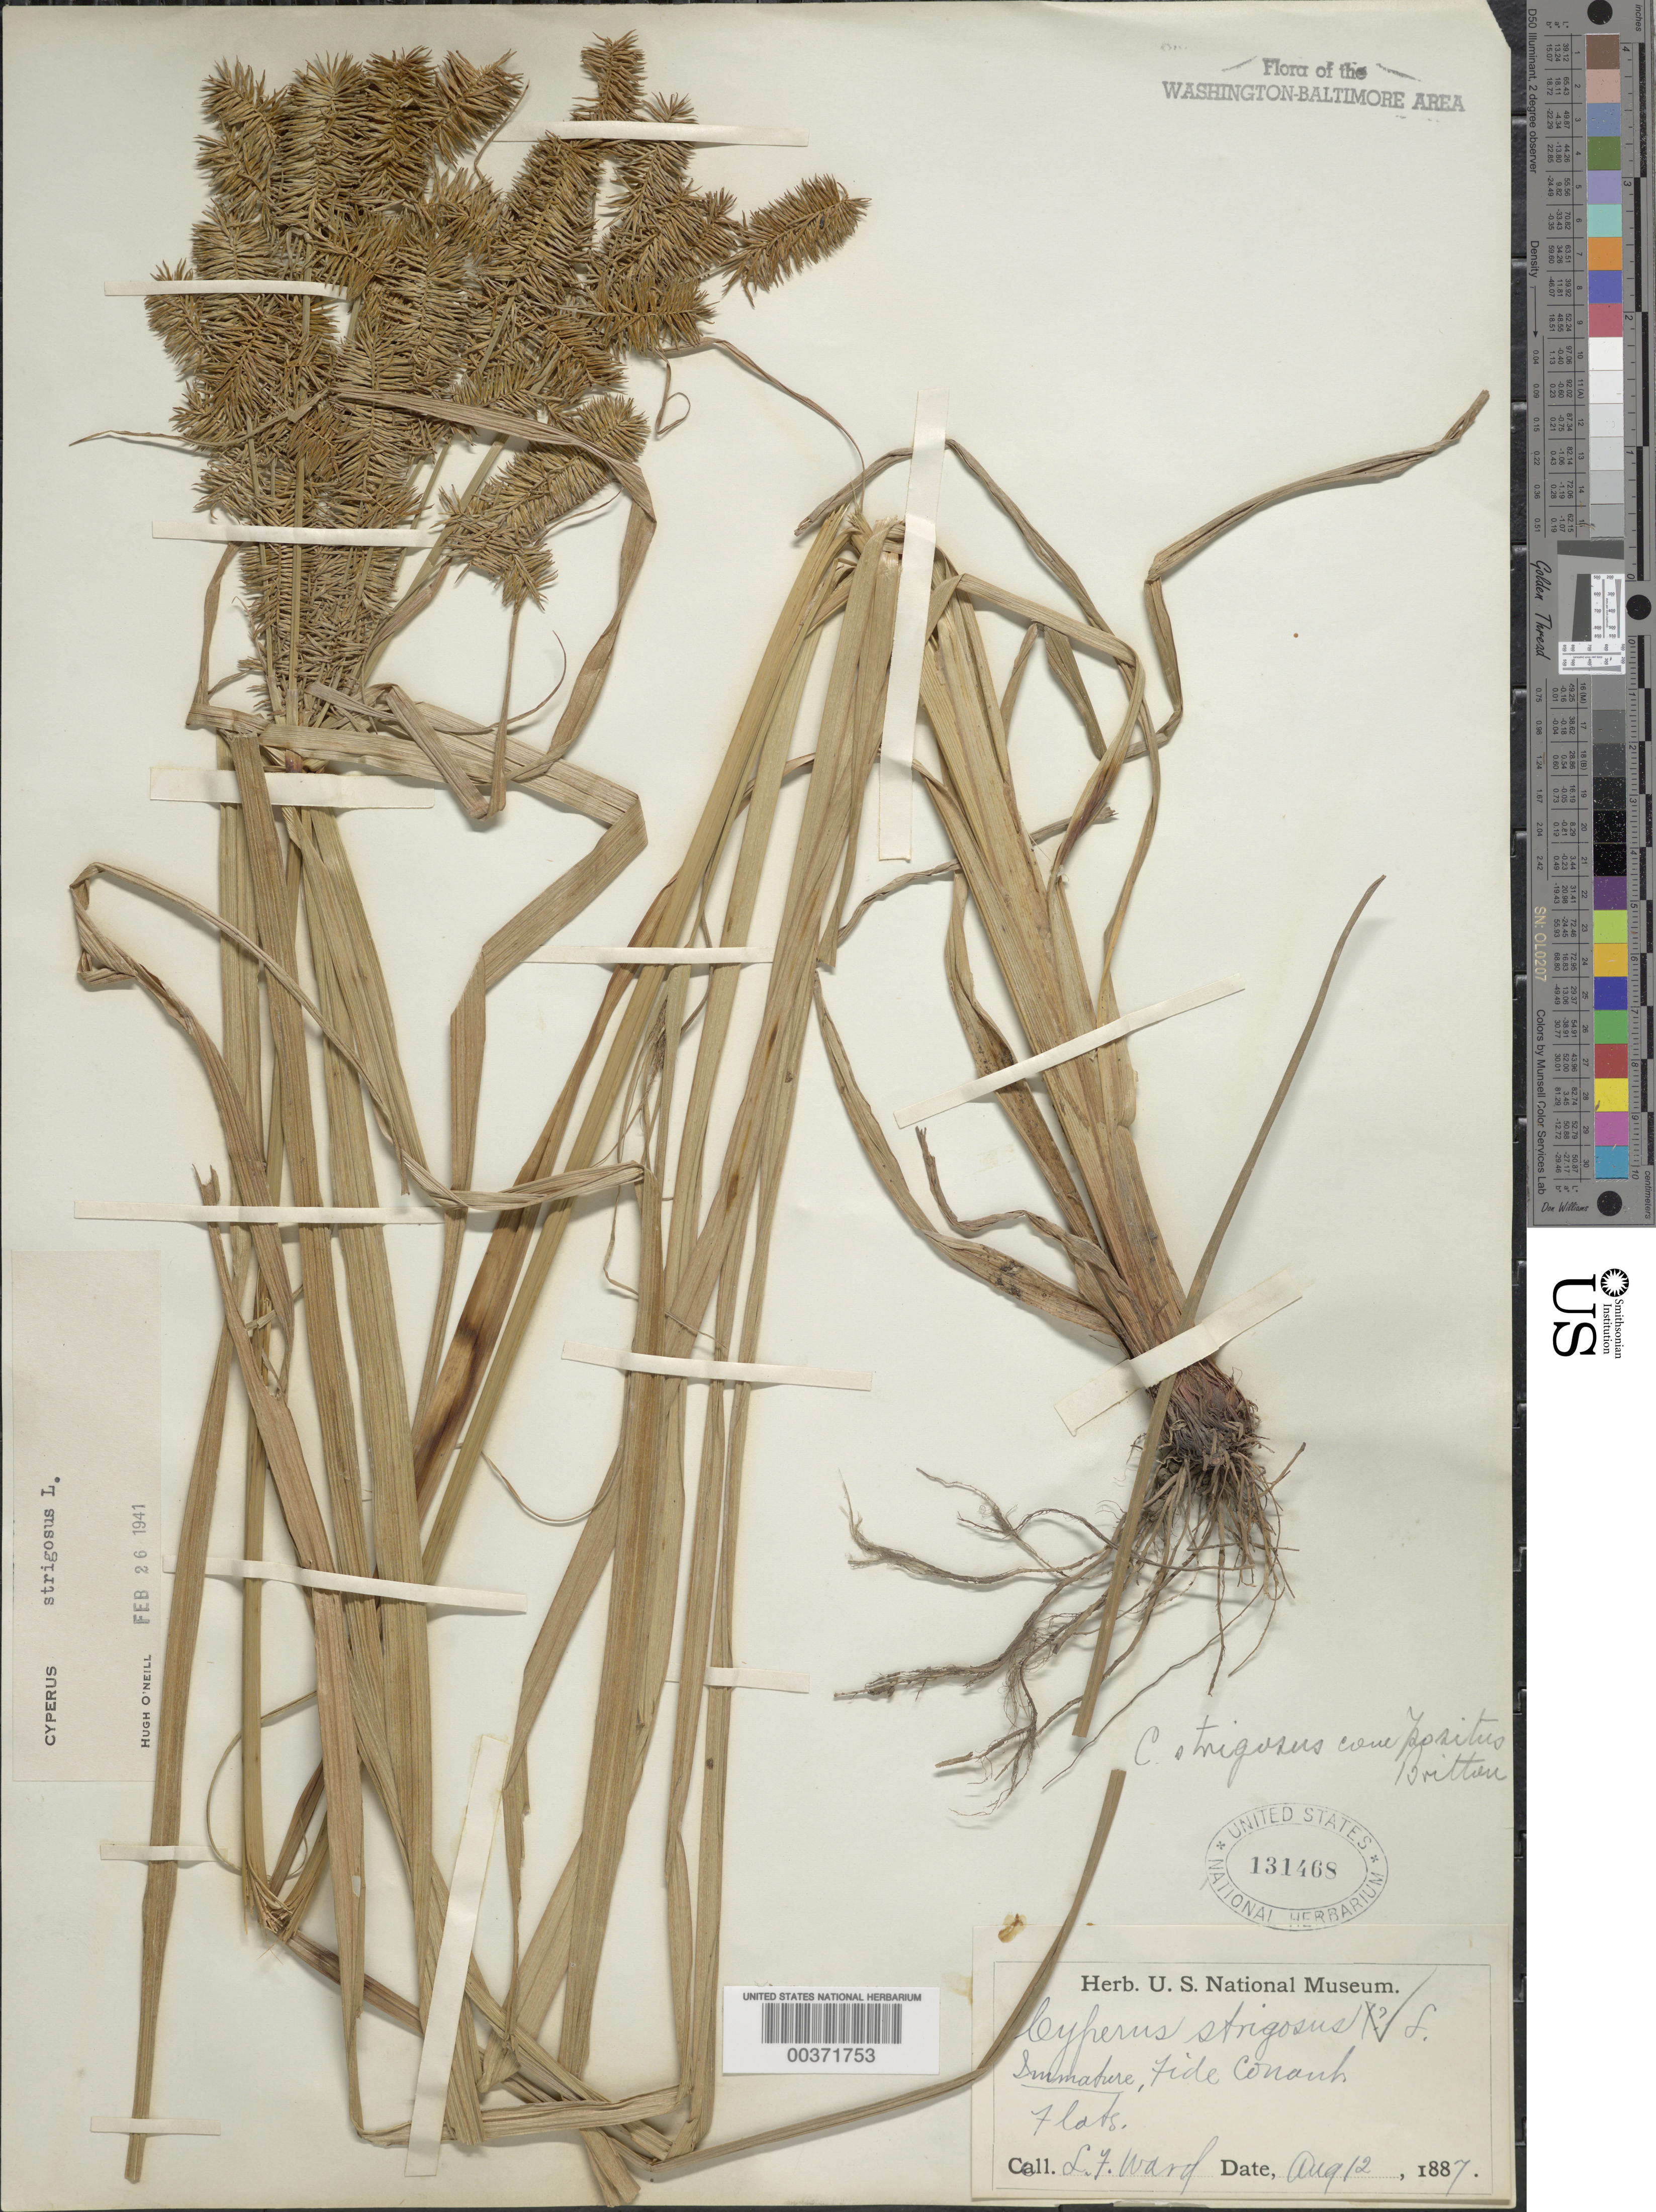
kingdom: Plantae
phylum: Tracheophyta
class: Liliopsida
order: Poales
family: Cyperaceae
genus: Cyperus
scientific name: Cyperus strigosus L.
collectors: L. F. Ward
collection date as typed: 12 Aug 1887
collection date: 1887-08-12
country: United States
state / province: District of Columbia / Maryland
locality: flats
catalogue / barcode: US 131468